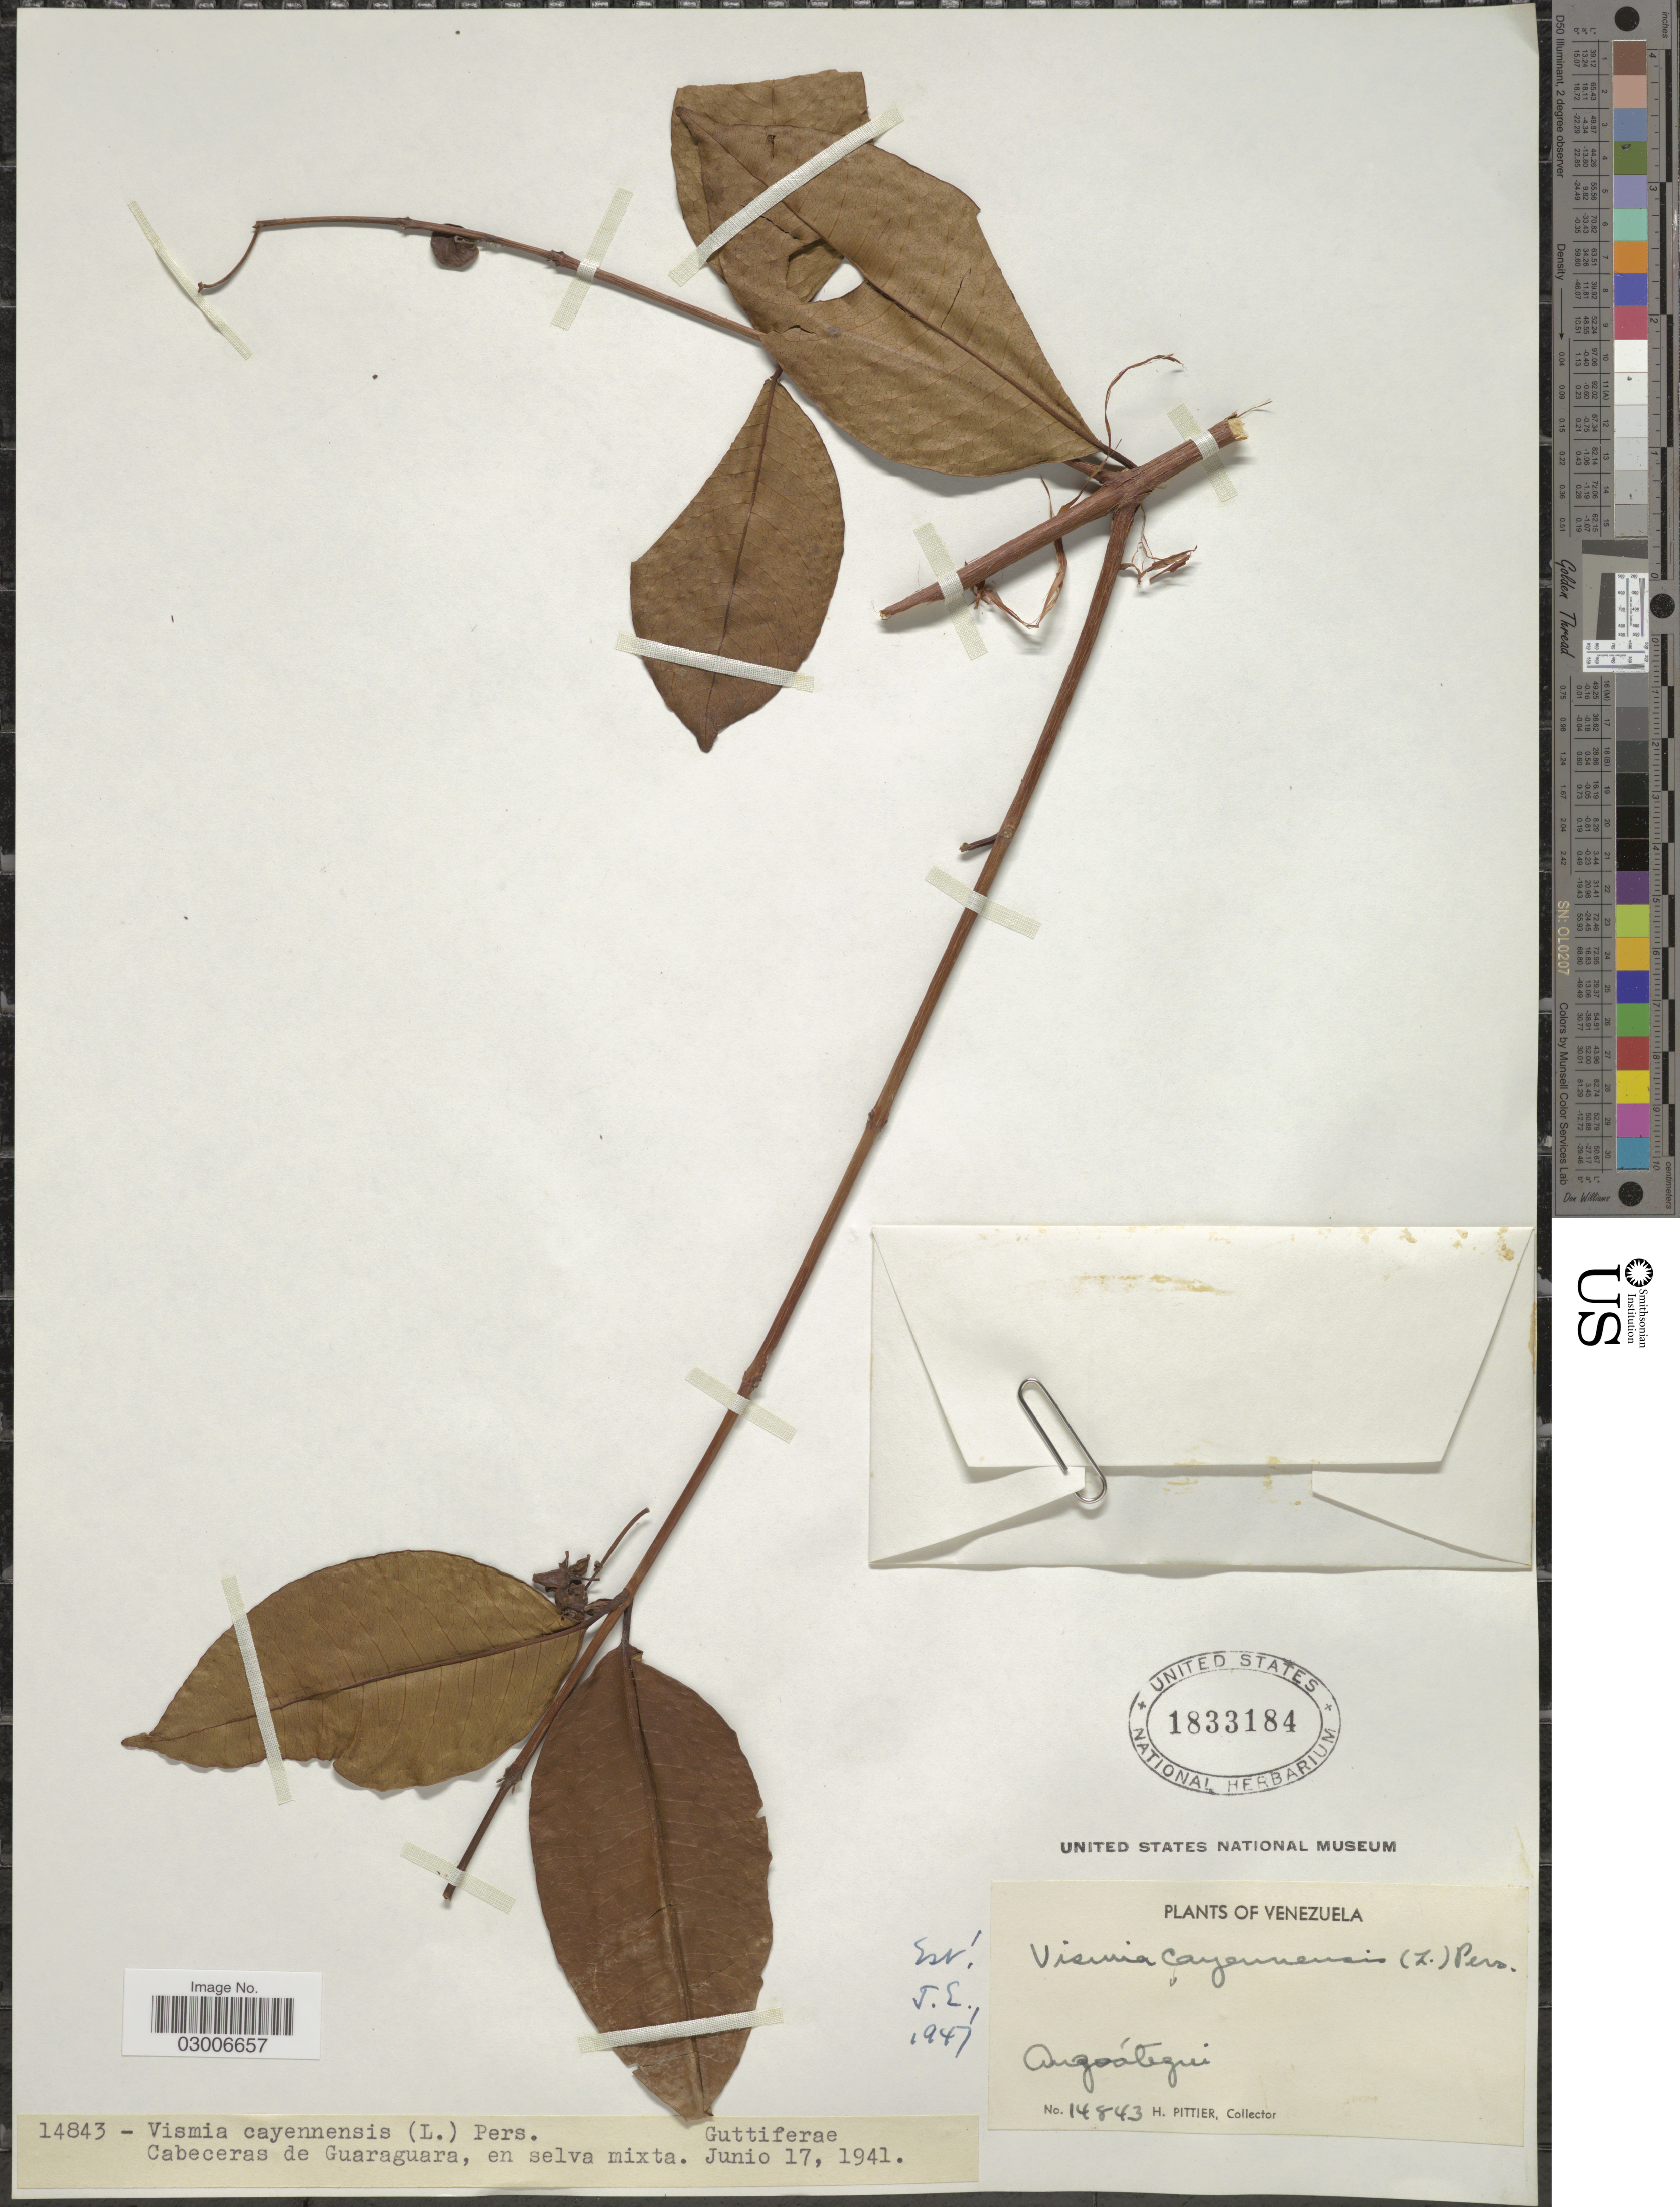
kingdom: Plantae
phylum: Tracheophyta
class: Magnoliopsida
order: Malpighiales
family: Hypericaceae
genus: Vismia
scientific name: Vismia cayennensis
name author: (Jacq.) Pers.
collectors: H. F. Pittier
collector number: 14843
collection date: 1941-06-17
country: Venezuela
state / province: Anzoategui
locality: Cabeceras de Guaraguara, en selva mixta.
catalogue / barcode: US 1833184